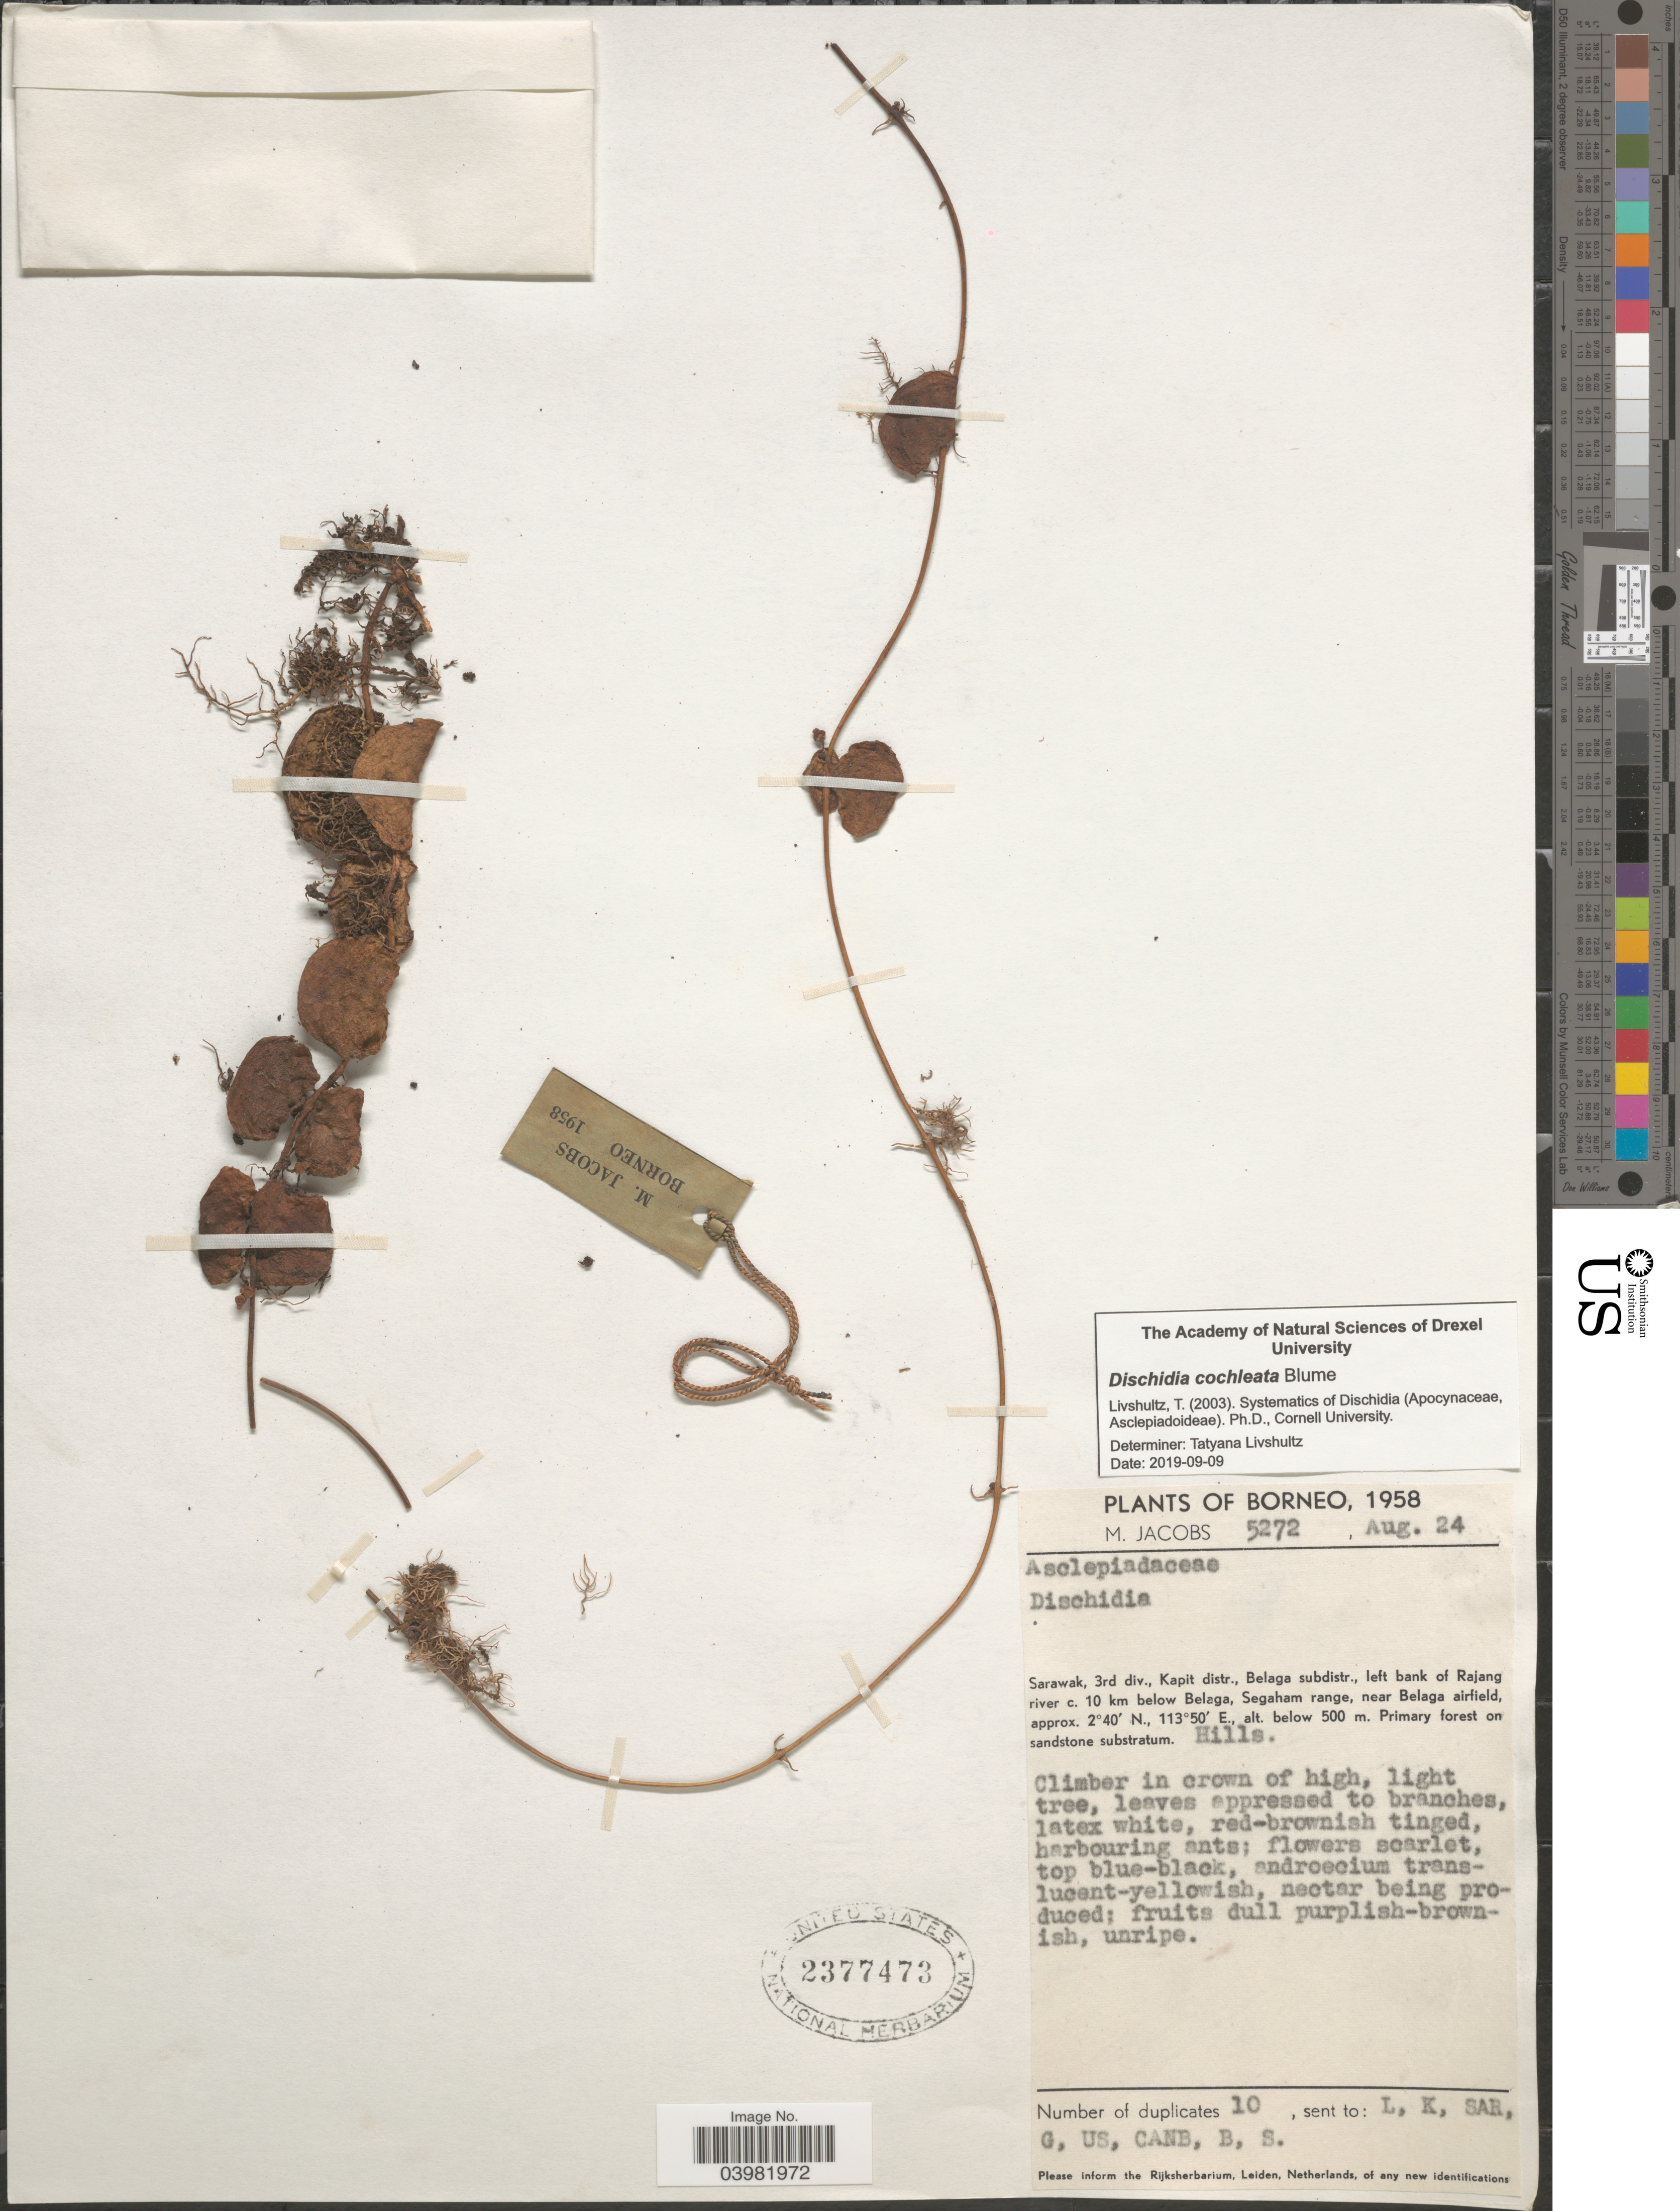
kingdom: Plantae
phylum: Tracheophyta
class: Magnoliopsida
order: Gentianales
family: Apocynaceae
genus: Dischidia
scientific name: Dischidia cochleata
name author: Blume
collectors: M. Jacobs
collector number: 5272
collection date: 1958-08-24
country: Malaysia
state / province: Sarawak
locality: Borneo. 3rd div., Kapit distr., Belaga subdistr., left bank of Rajang river c. 10 km below Belaga, Segaham range, near Belaga airfield.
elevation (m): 500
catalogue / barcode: US 2377473